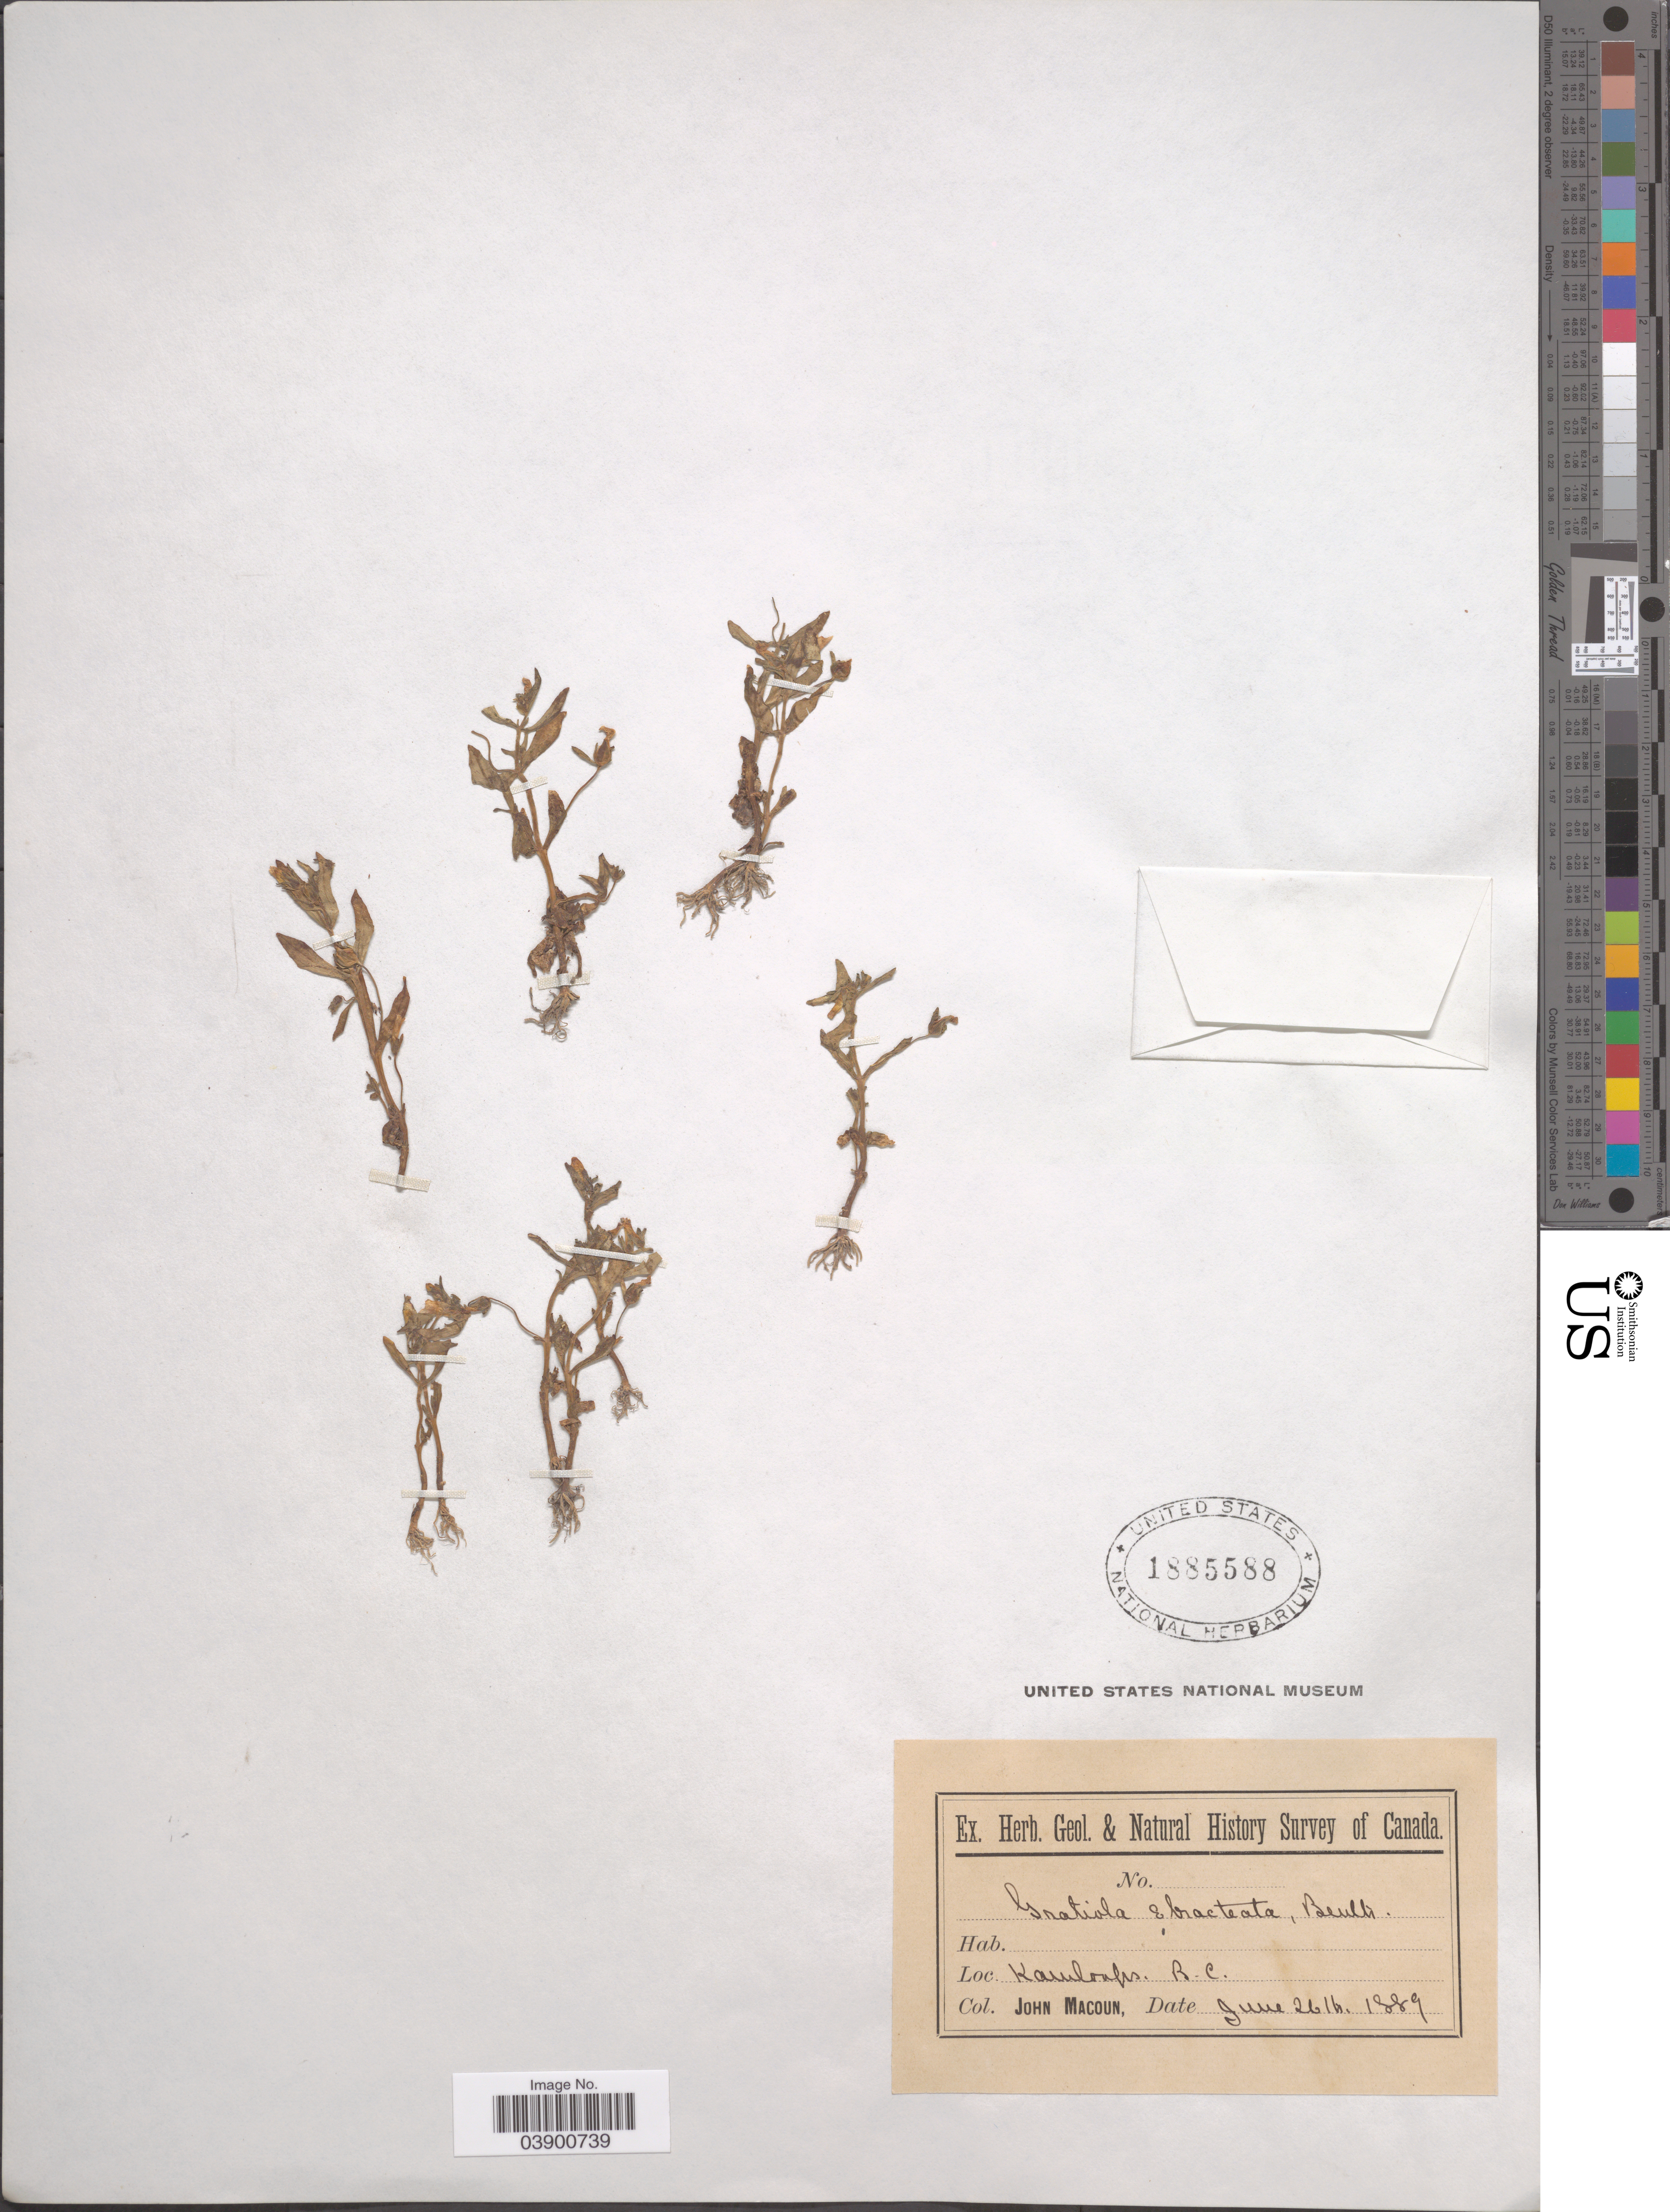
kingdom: Plantae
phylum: Tracheophyta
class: Magnoliopsida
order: Lamiales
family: Plantaginaceae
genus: Gratiola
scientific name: Gratiola ebracteata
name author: Benth.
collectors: J. Macoun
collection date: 1889-06-26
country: Canada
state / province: British Columbia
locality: Kamloops.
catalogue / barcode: US 1885588